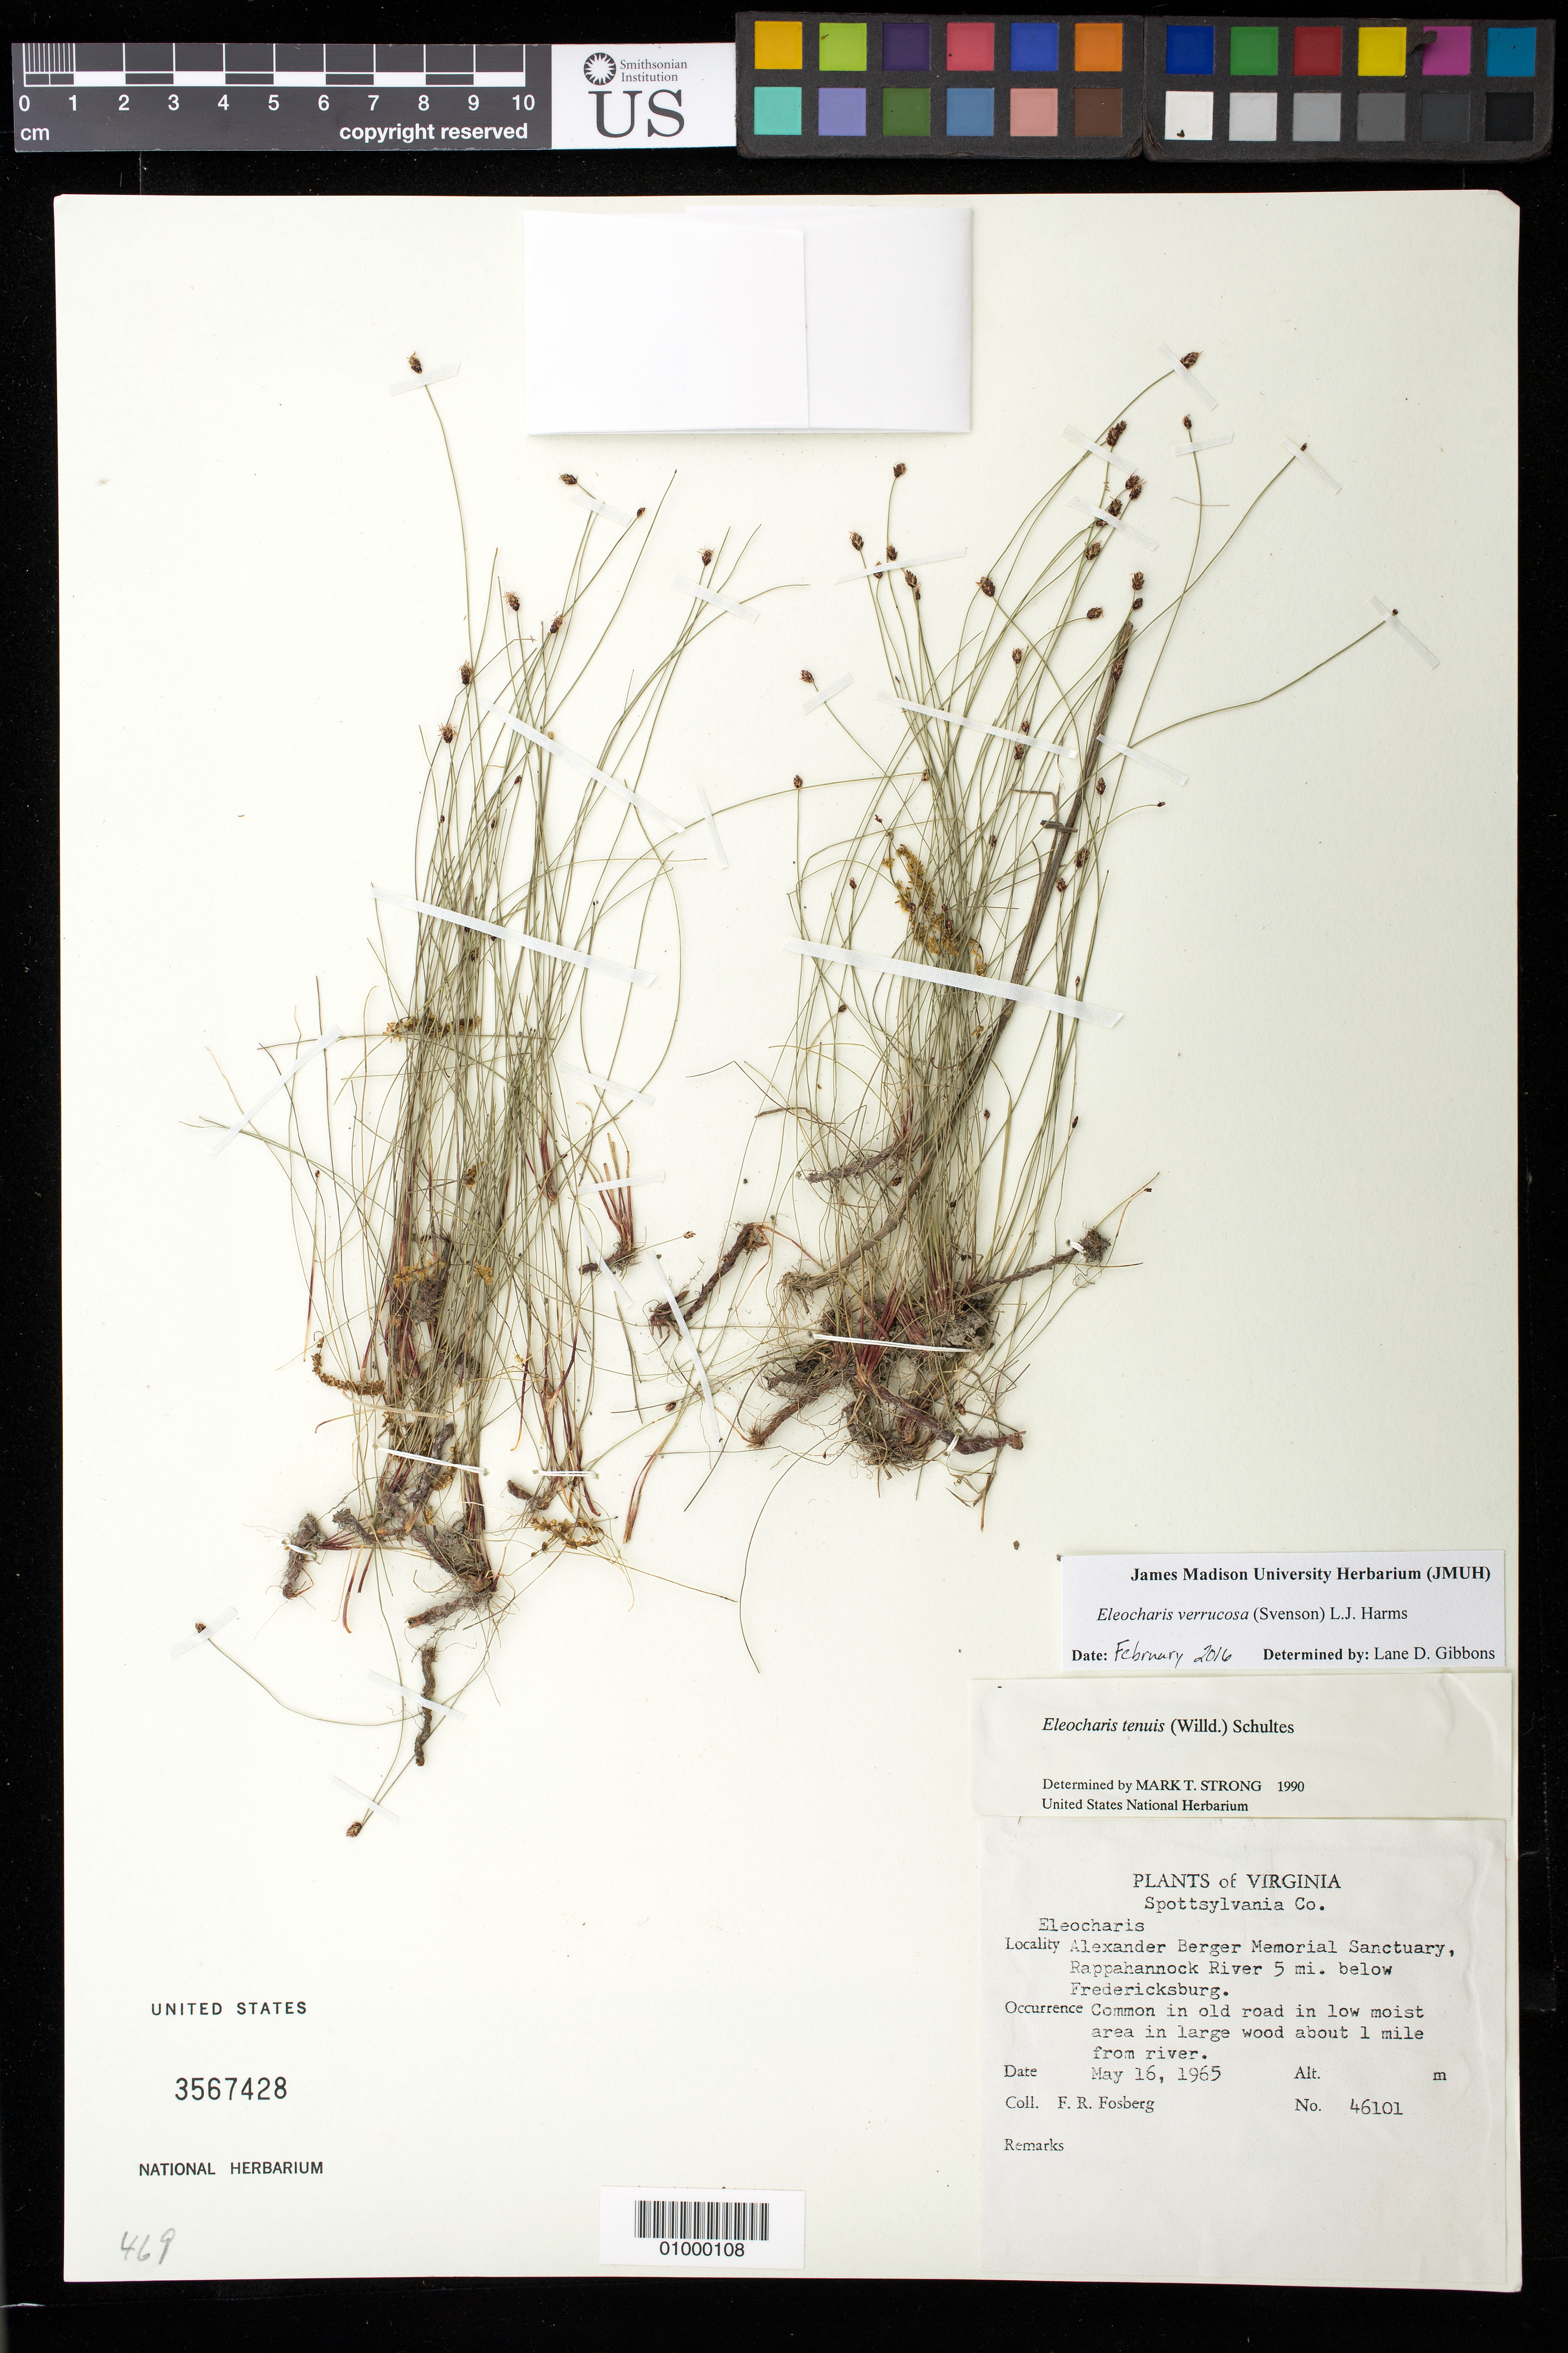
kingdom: Plantae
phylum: Tracheophyta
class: Liliopsida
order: Poales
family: Cyperaceae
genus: Eleocharis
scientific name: Eleocharis acuminata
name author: (Muhl.) Nees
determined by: Gibbons, Lane D.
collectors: F. R. Fosberg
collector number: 46101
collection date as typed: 16 May 1965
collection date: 1965-05-16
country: United States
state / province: Virginia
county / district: Spotsylvania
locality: Alexander Berger memorial sanctuary, Rappahannock River 5 mi. below Fredericksburg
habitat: old road in low moist area in large wood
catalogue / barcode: US 3567428